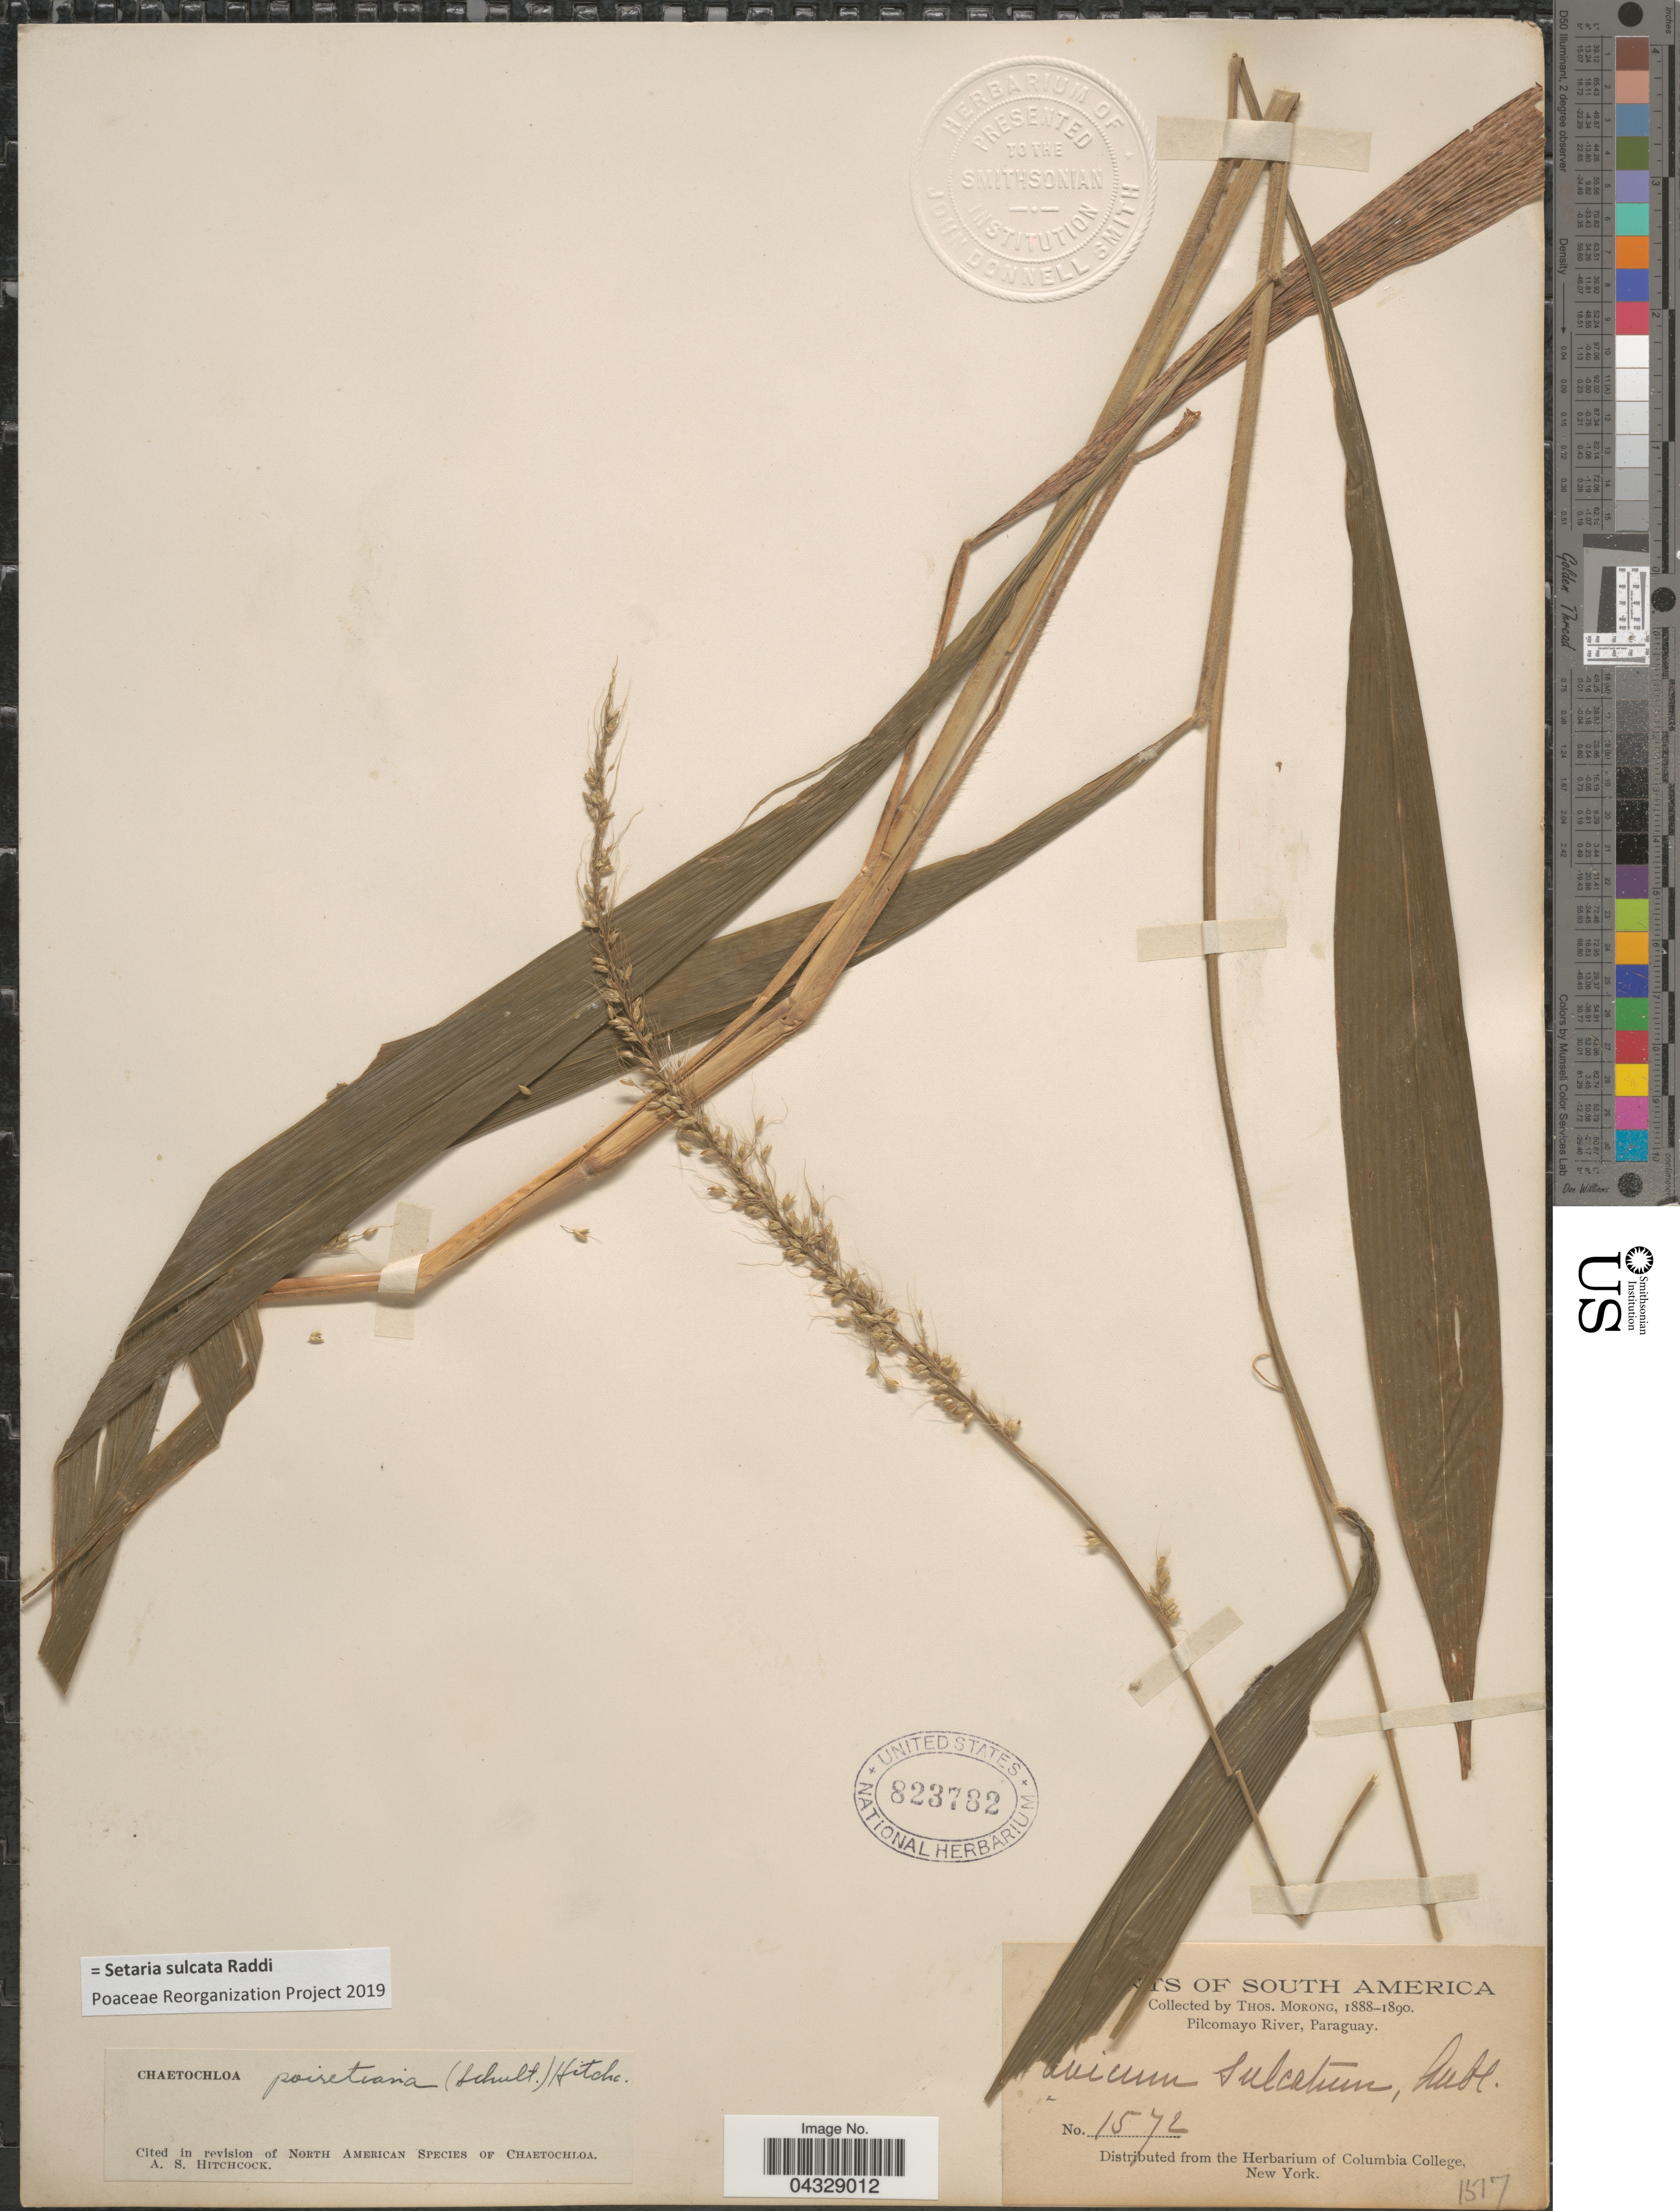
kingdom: Plantae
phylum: Tracheophyta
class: Liliopsida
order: Poales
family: Poaceae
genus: Setaria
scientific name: Setaria sulcata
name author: Raddi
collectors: ex herb. T. Morong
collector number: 1572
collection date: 1888/1890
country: Paraguay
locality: Pilcomayo River.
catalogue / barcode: US 823782